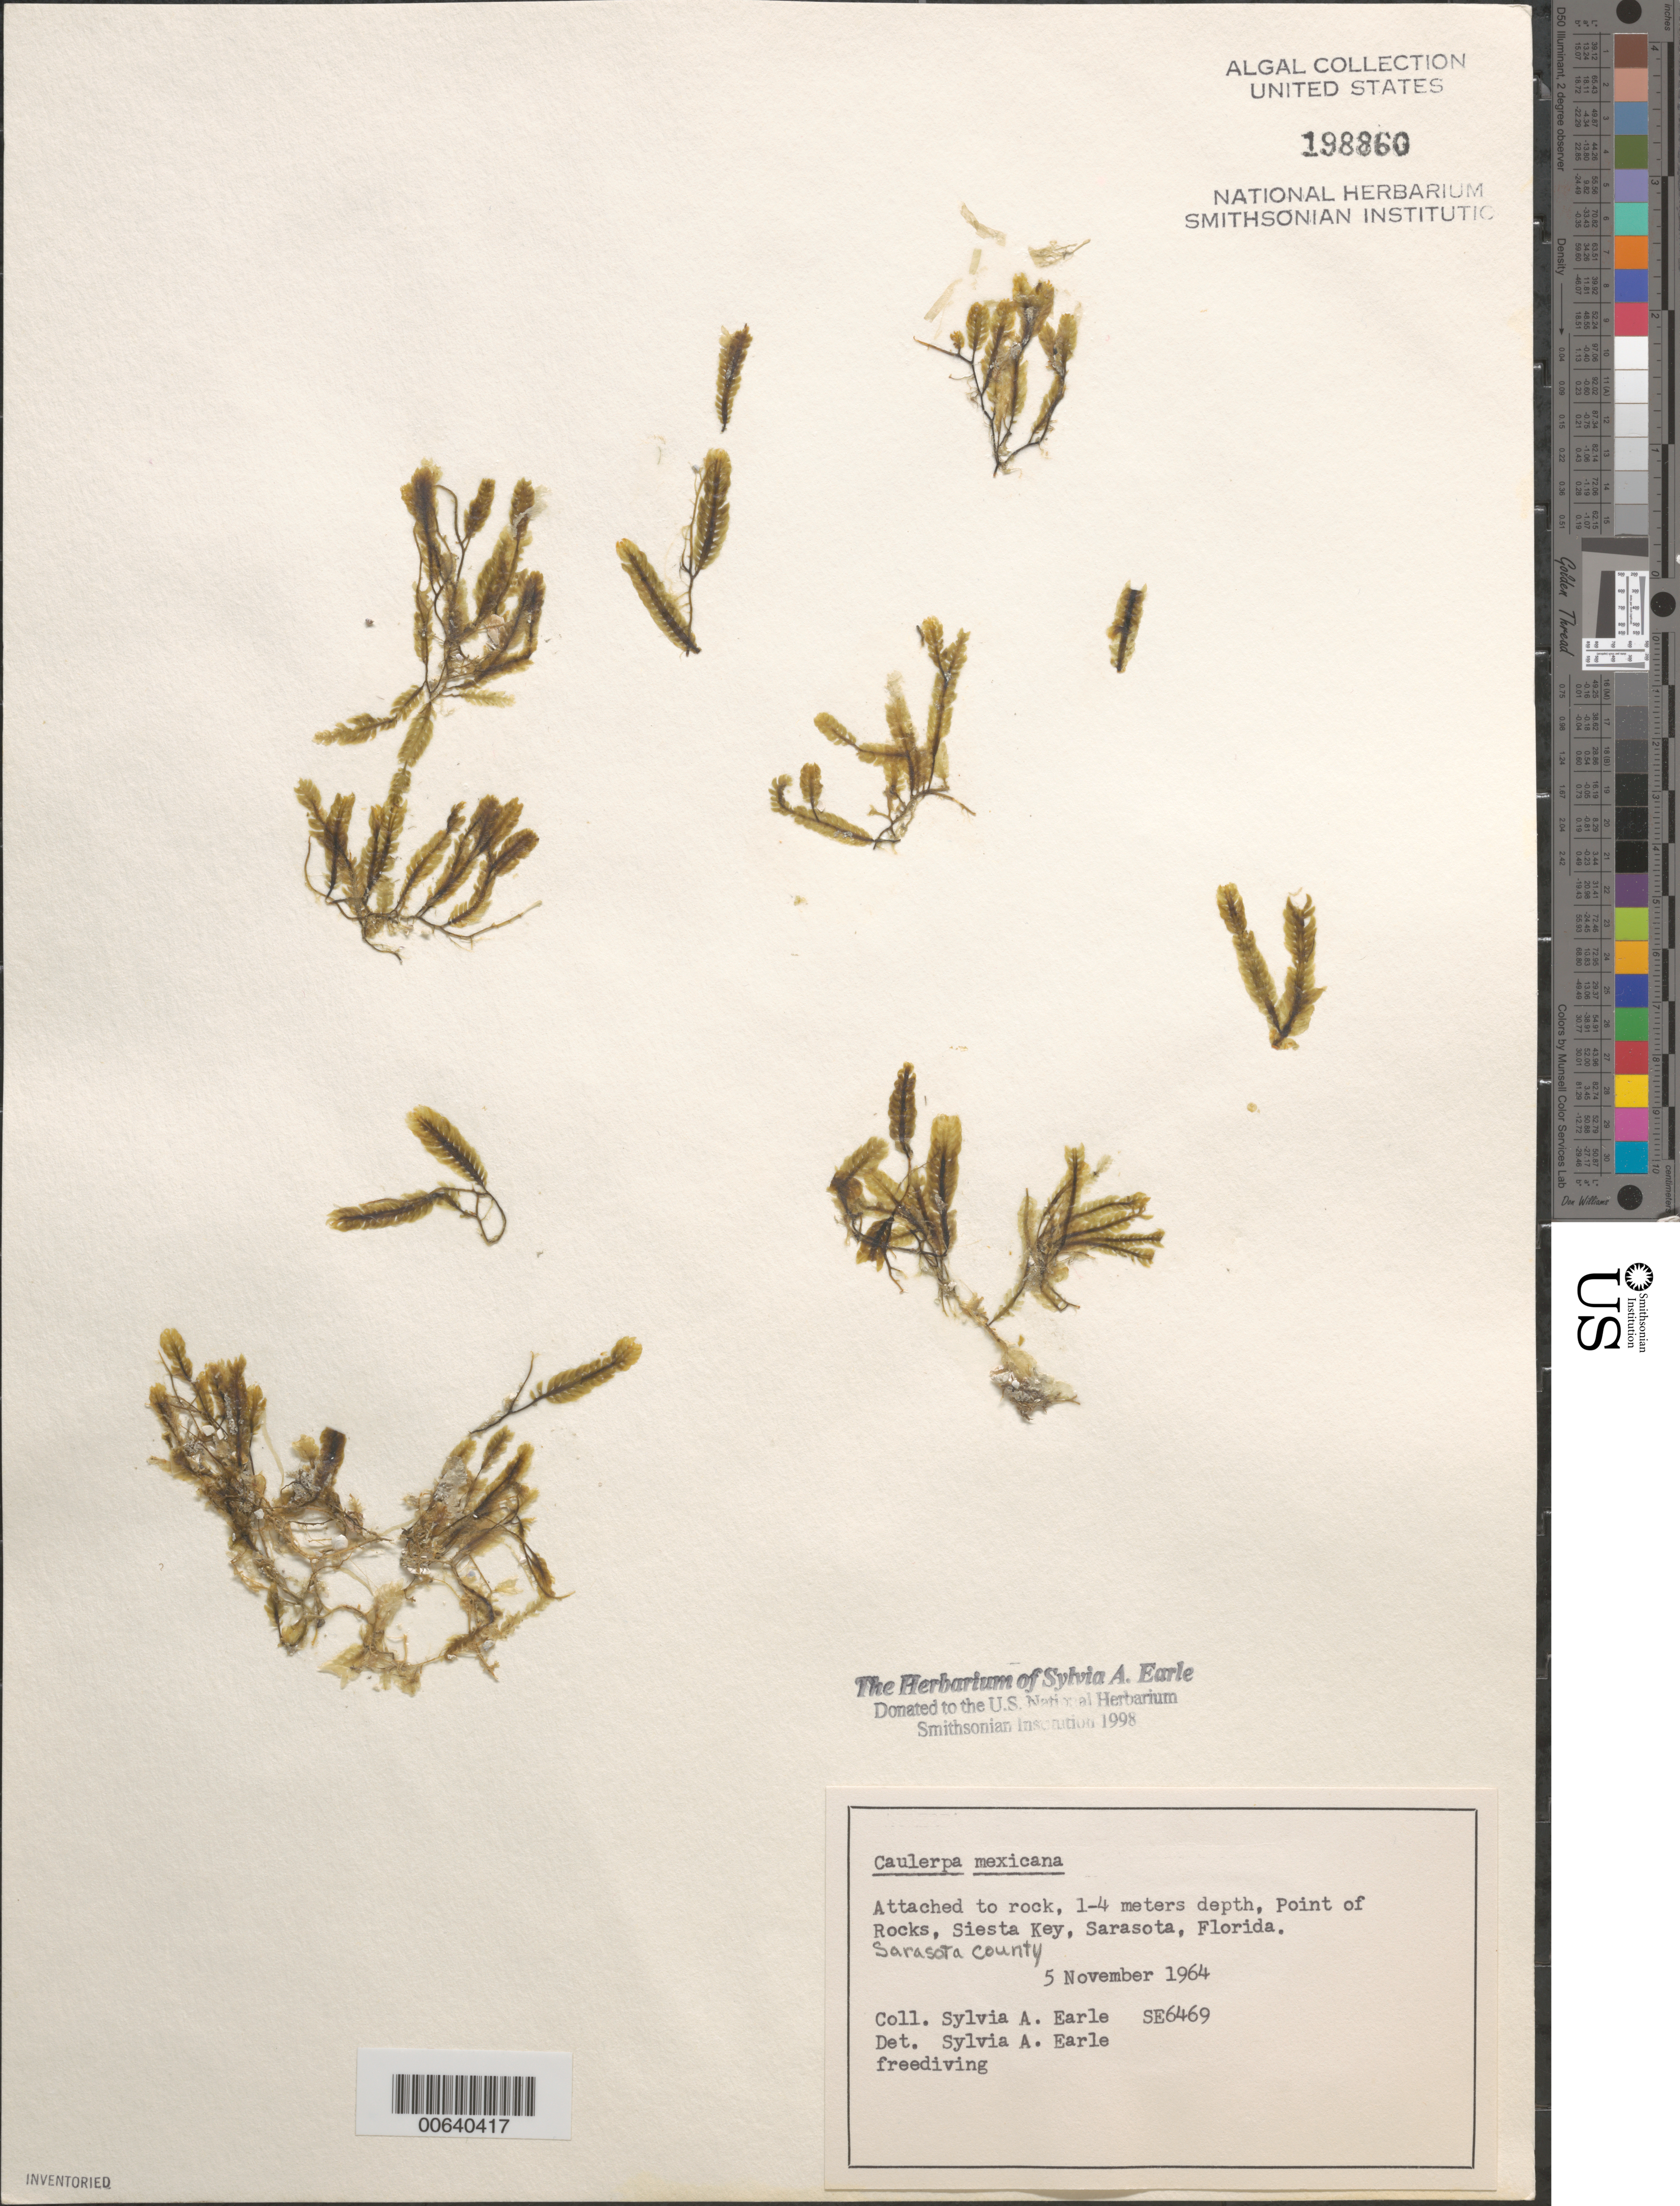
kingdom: Plantae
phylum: Chlorophyta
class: Ulvophyceae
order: Bryopsidales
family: Caulerpaceae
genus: Caulerpa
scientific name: Caulerpa mexicana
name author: Sond. ex Kütz.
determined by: Earle, S. A.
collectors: S. A. Earle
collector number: Se 6469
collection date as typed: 05 Nov 1964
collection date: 1964-11-05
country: United States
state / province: Florida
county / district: Sarasota County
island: Siesta Key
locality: Point of Rocks, Sarasota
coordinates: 27 14.6'N, 82 32.1'W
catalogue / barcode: US 198860